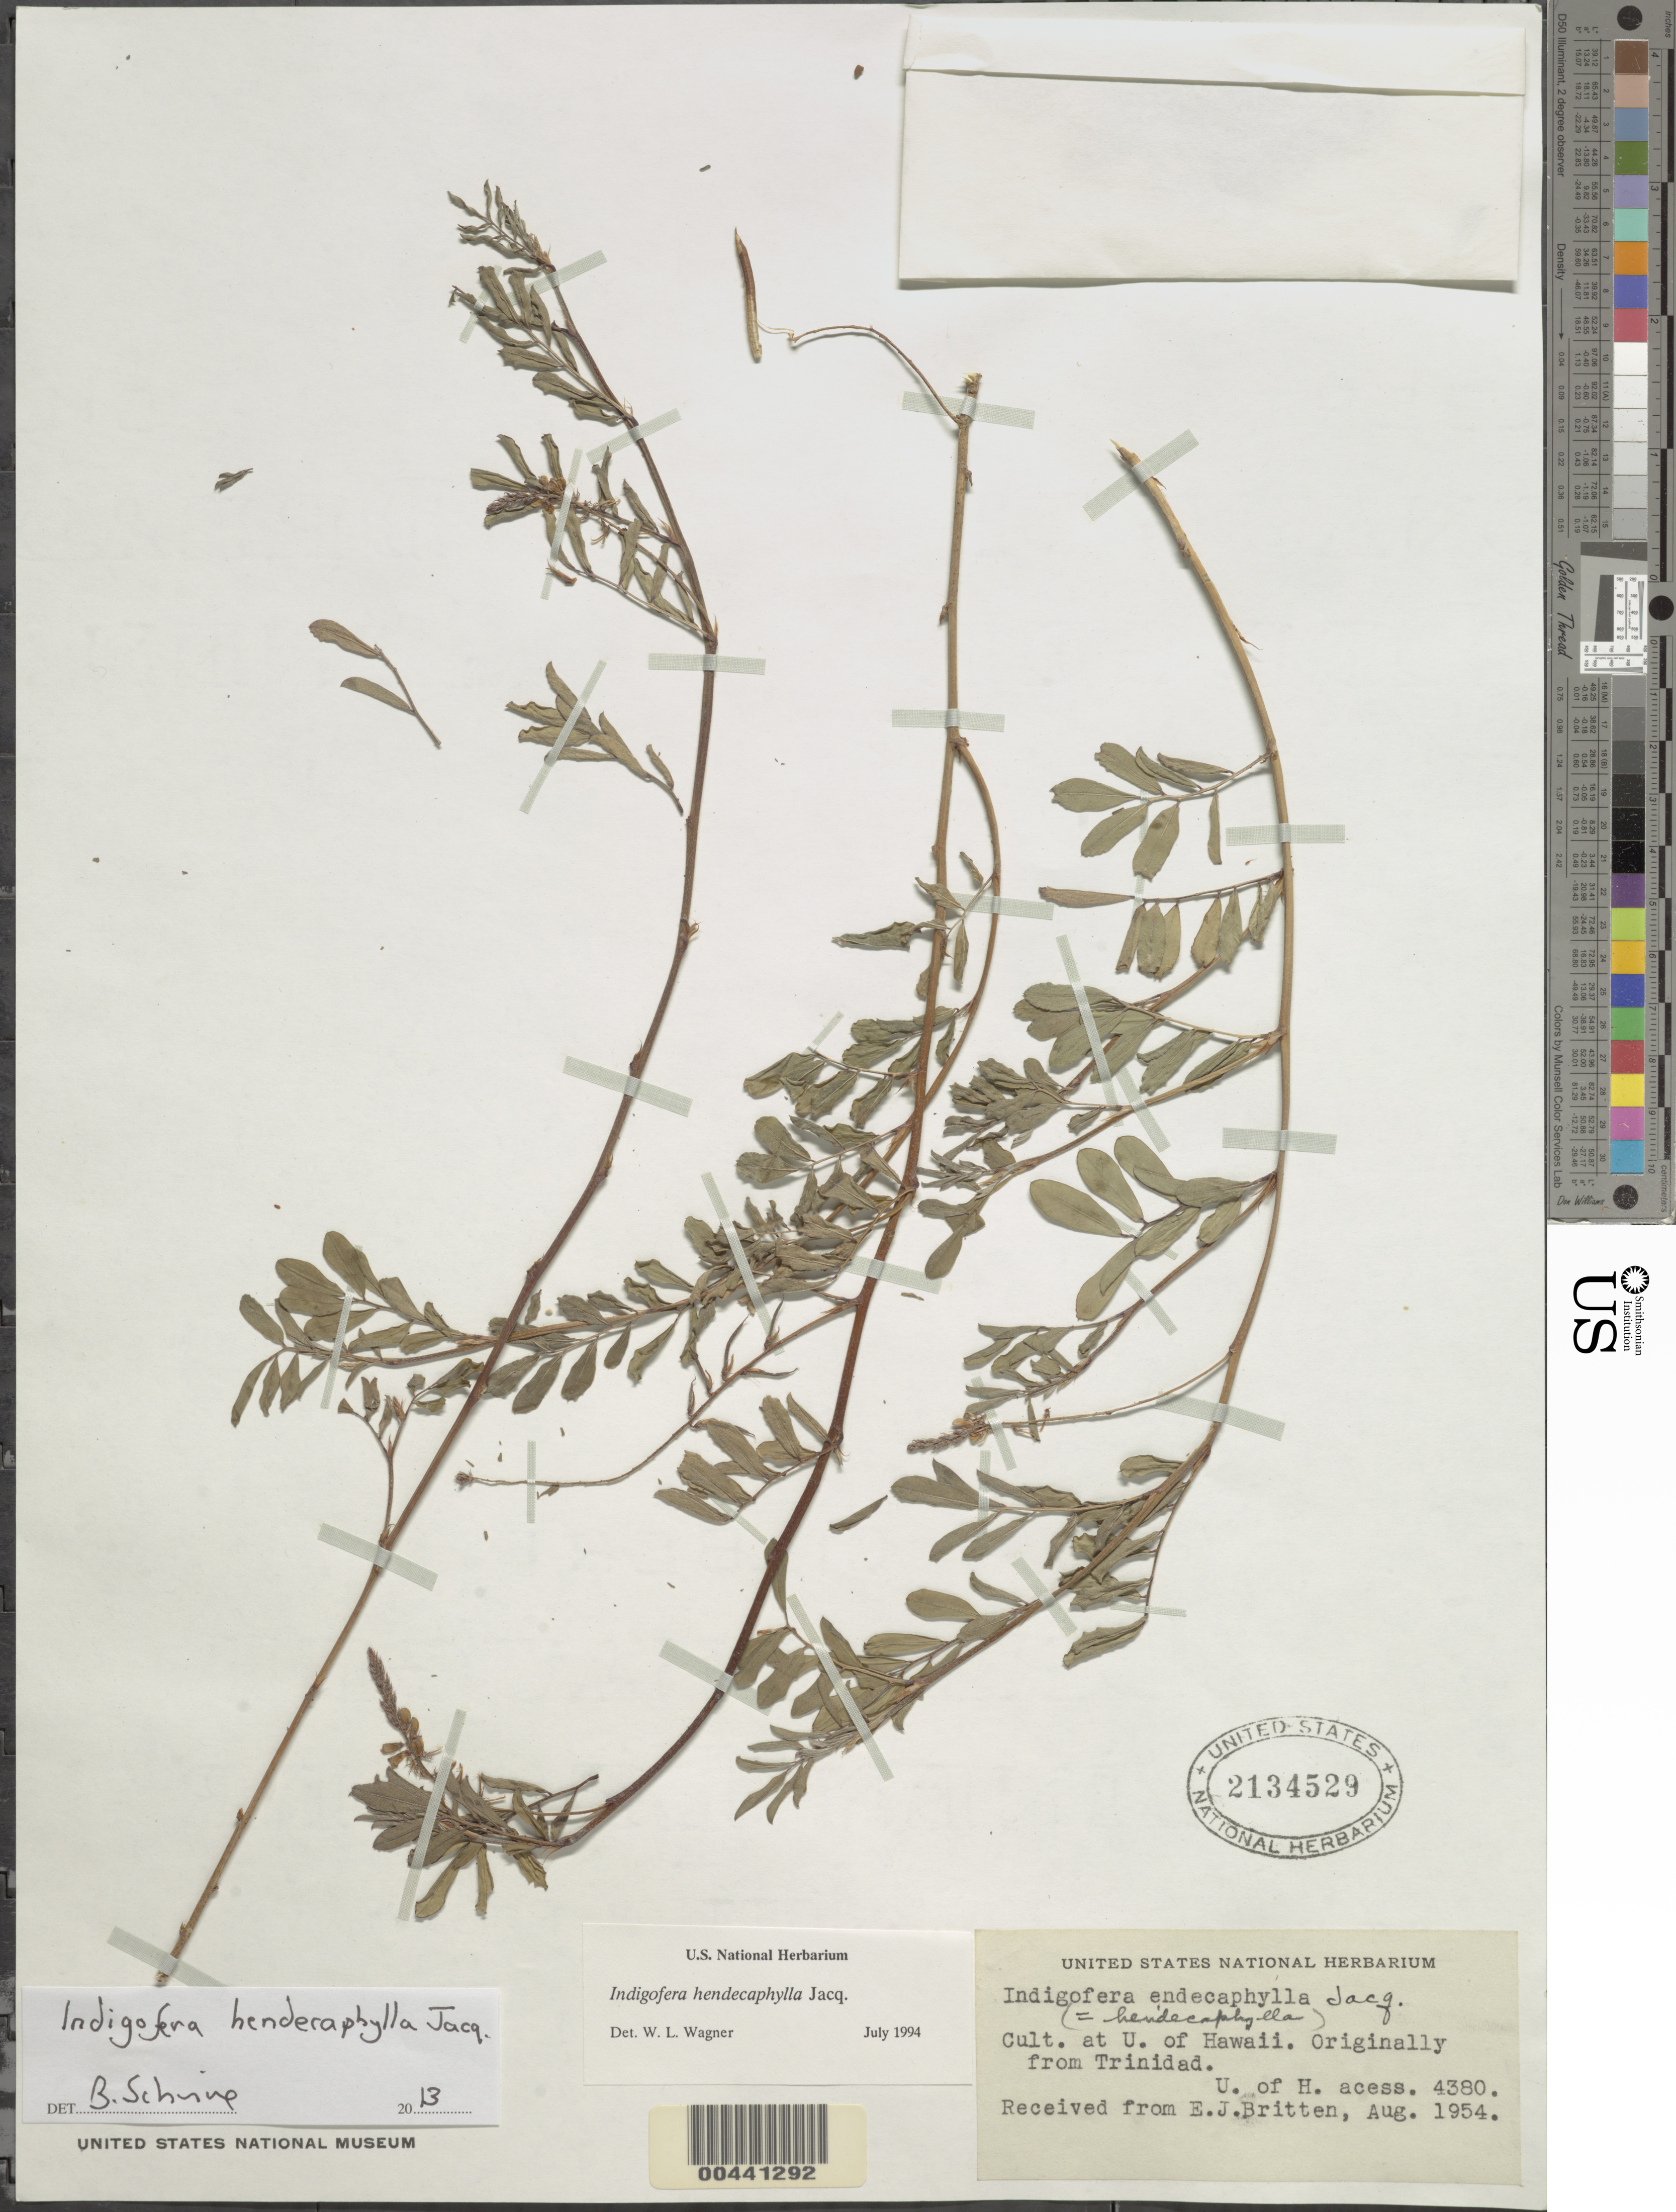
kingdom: Plantae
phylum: Tracheophyta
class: Magnoliopsida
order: Fabales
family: Fabaceae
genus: Indigofera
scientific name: Indigofera hendecaphylla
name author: Jacq.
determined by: Schrire, Brian D.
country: United States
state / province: Hawaii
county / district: Hawaii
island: Hawaii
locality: University of Hawaii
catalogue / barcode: US 2134529